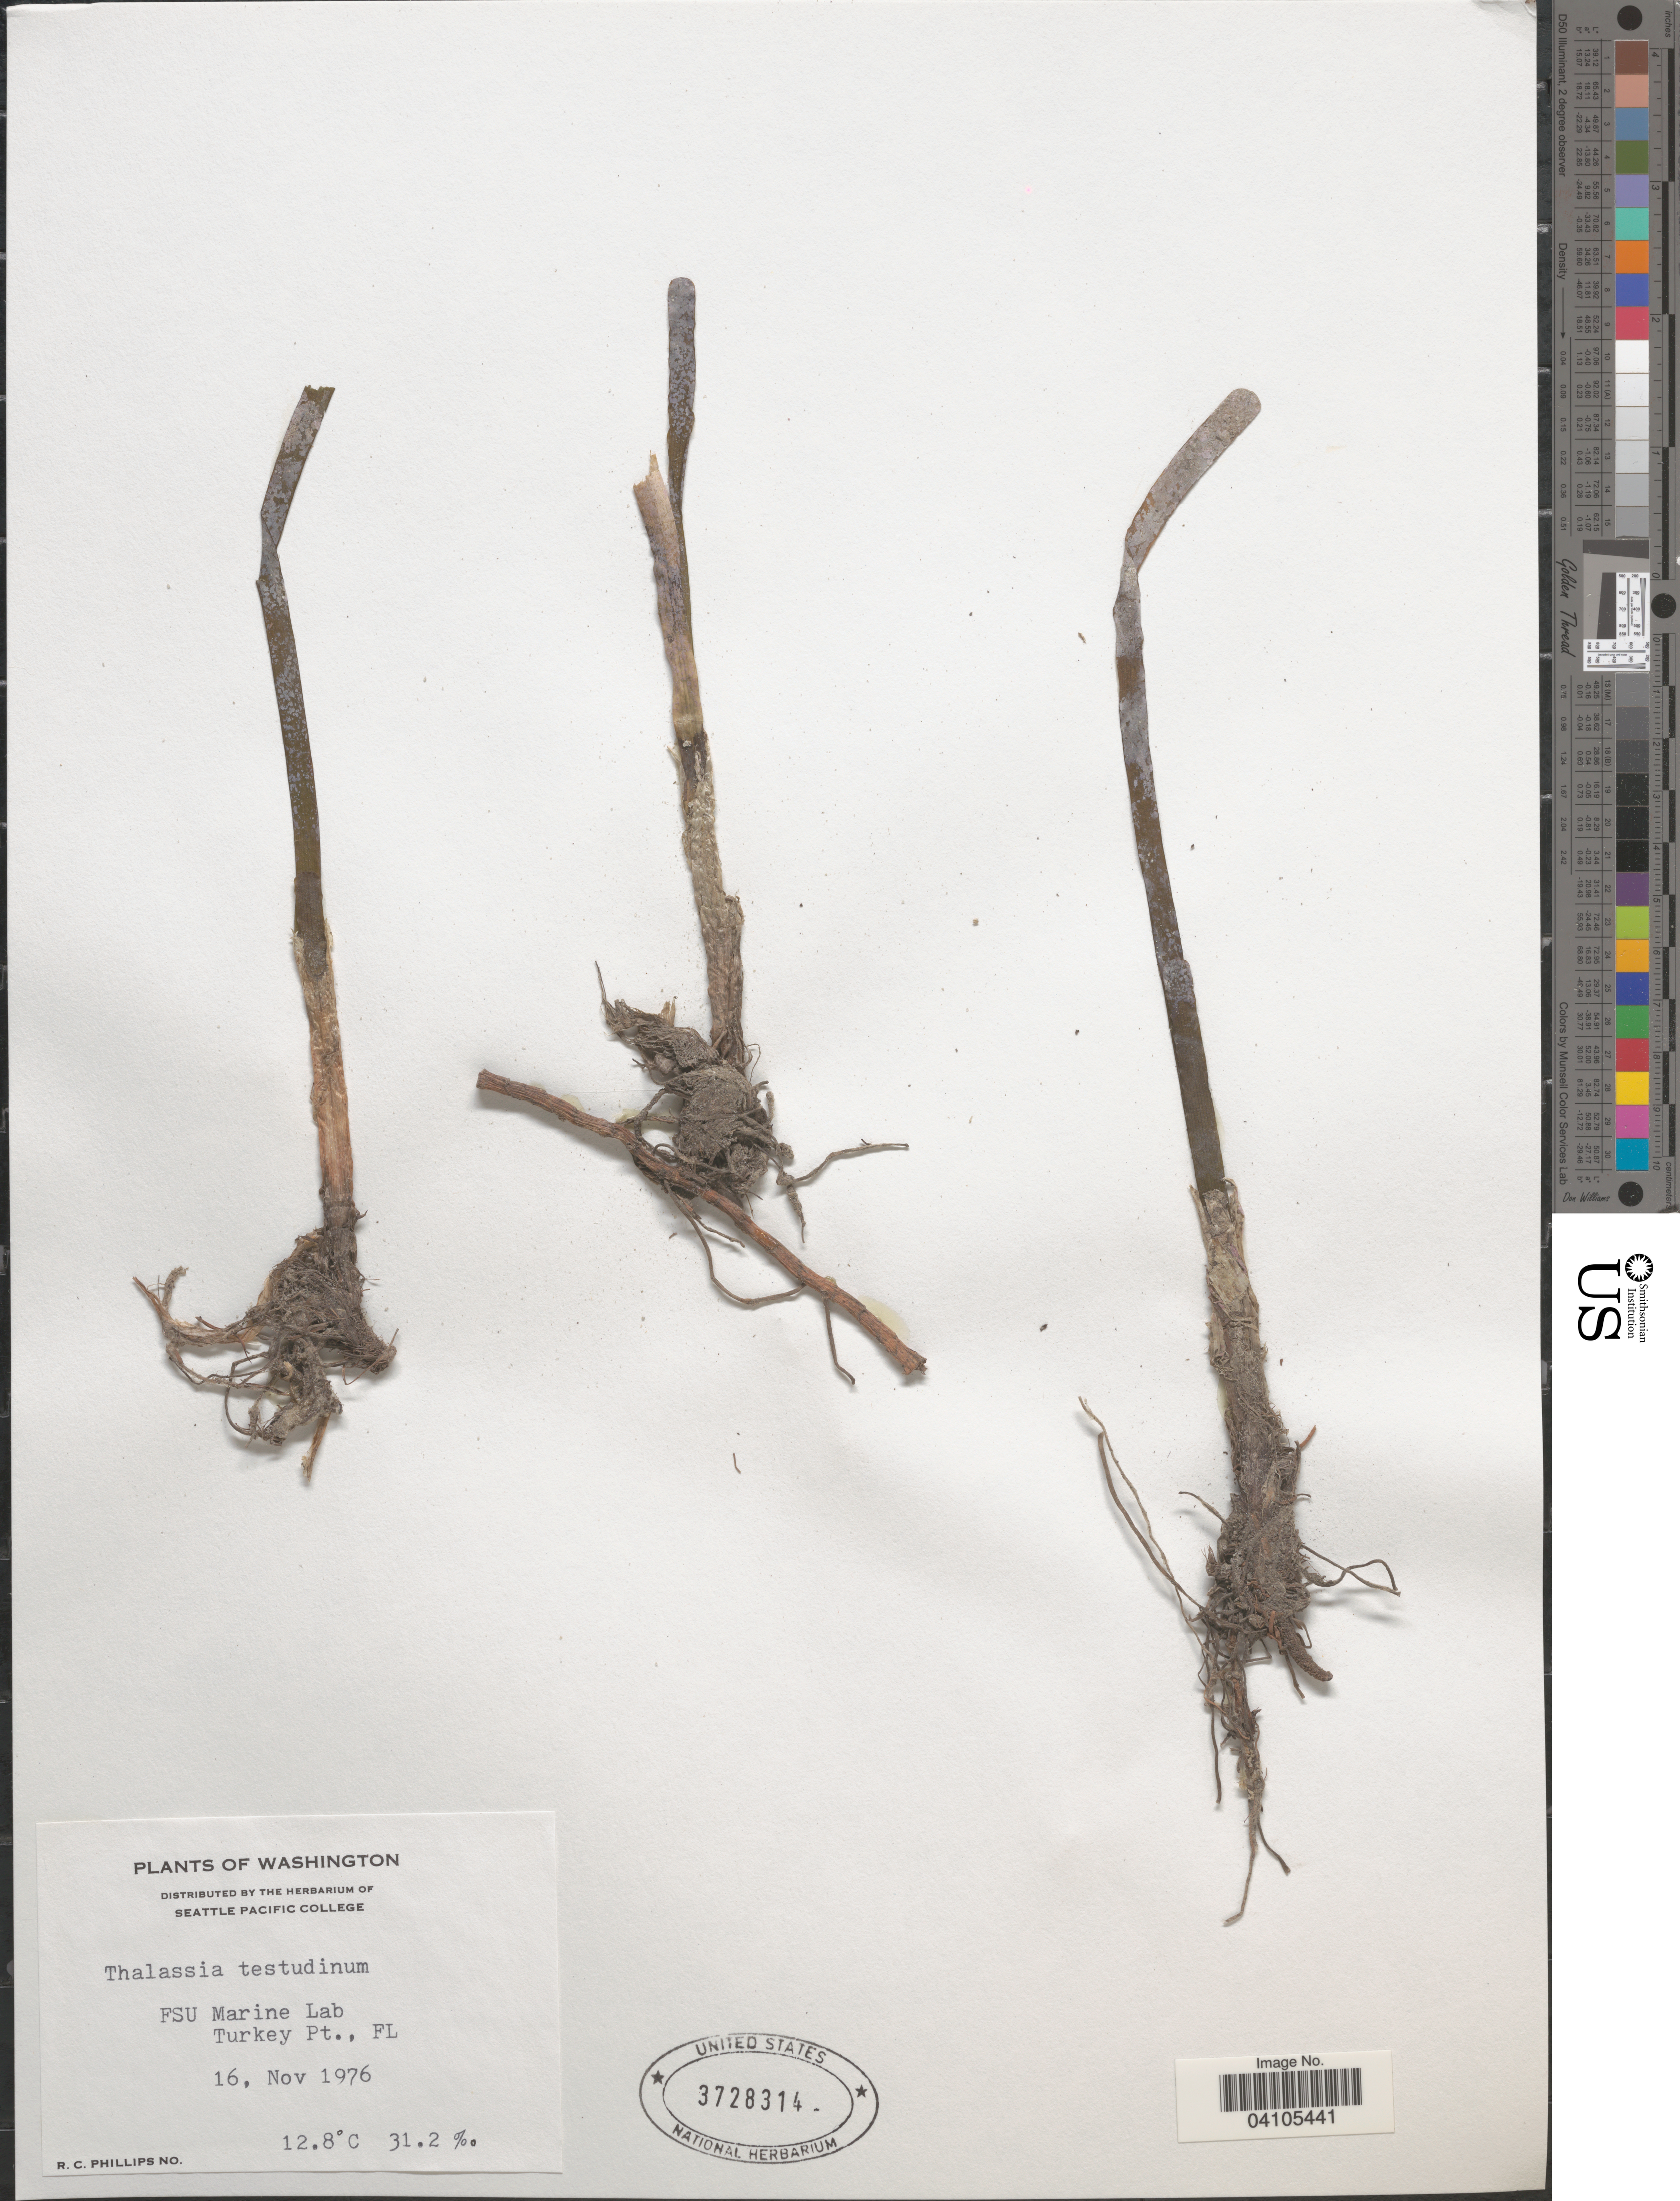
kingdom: Plantae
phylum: Tracheophyta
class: Liliopsida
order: Alismatales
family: Hydrocharitaceae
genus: Thalassia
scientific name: Thalassia testudinum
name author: Banks & Sol. ex K.D. Koenig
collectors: R. C. Phillips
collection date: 1976-11-16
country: United States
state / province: Florida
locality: FSU Marine Lab. Turkey Pt.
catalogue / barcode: US 3728314